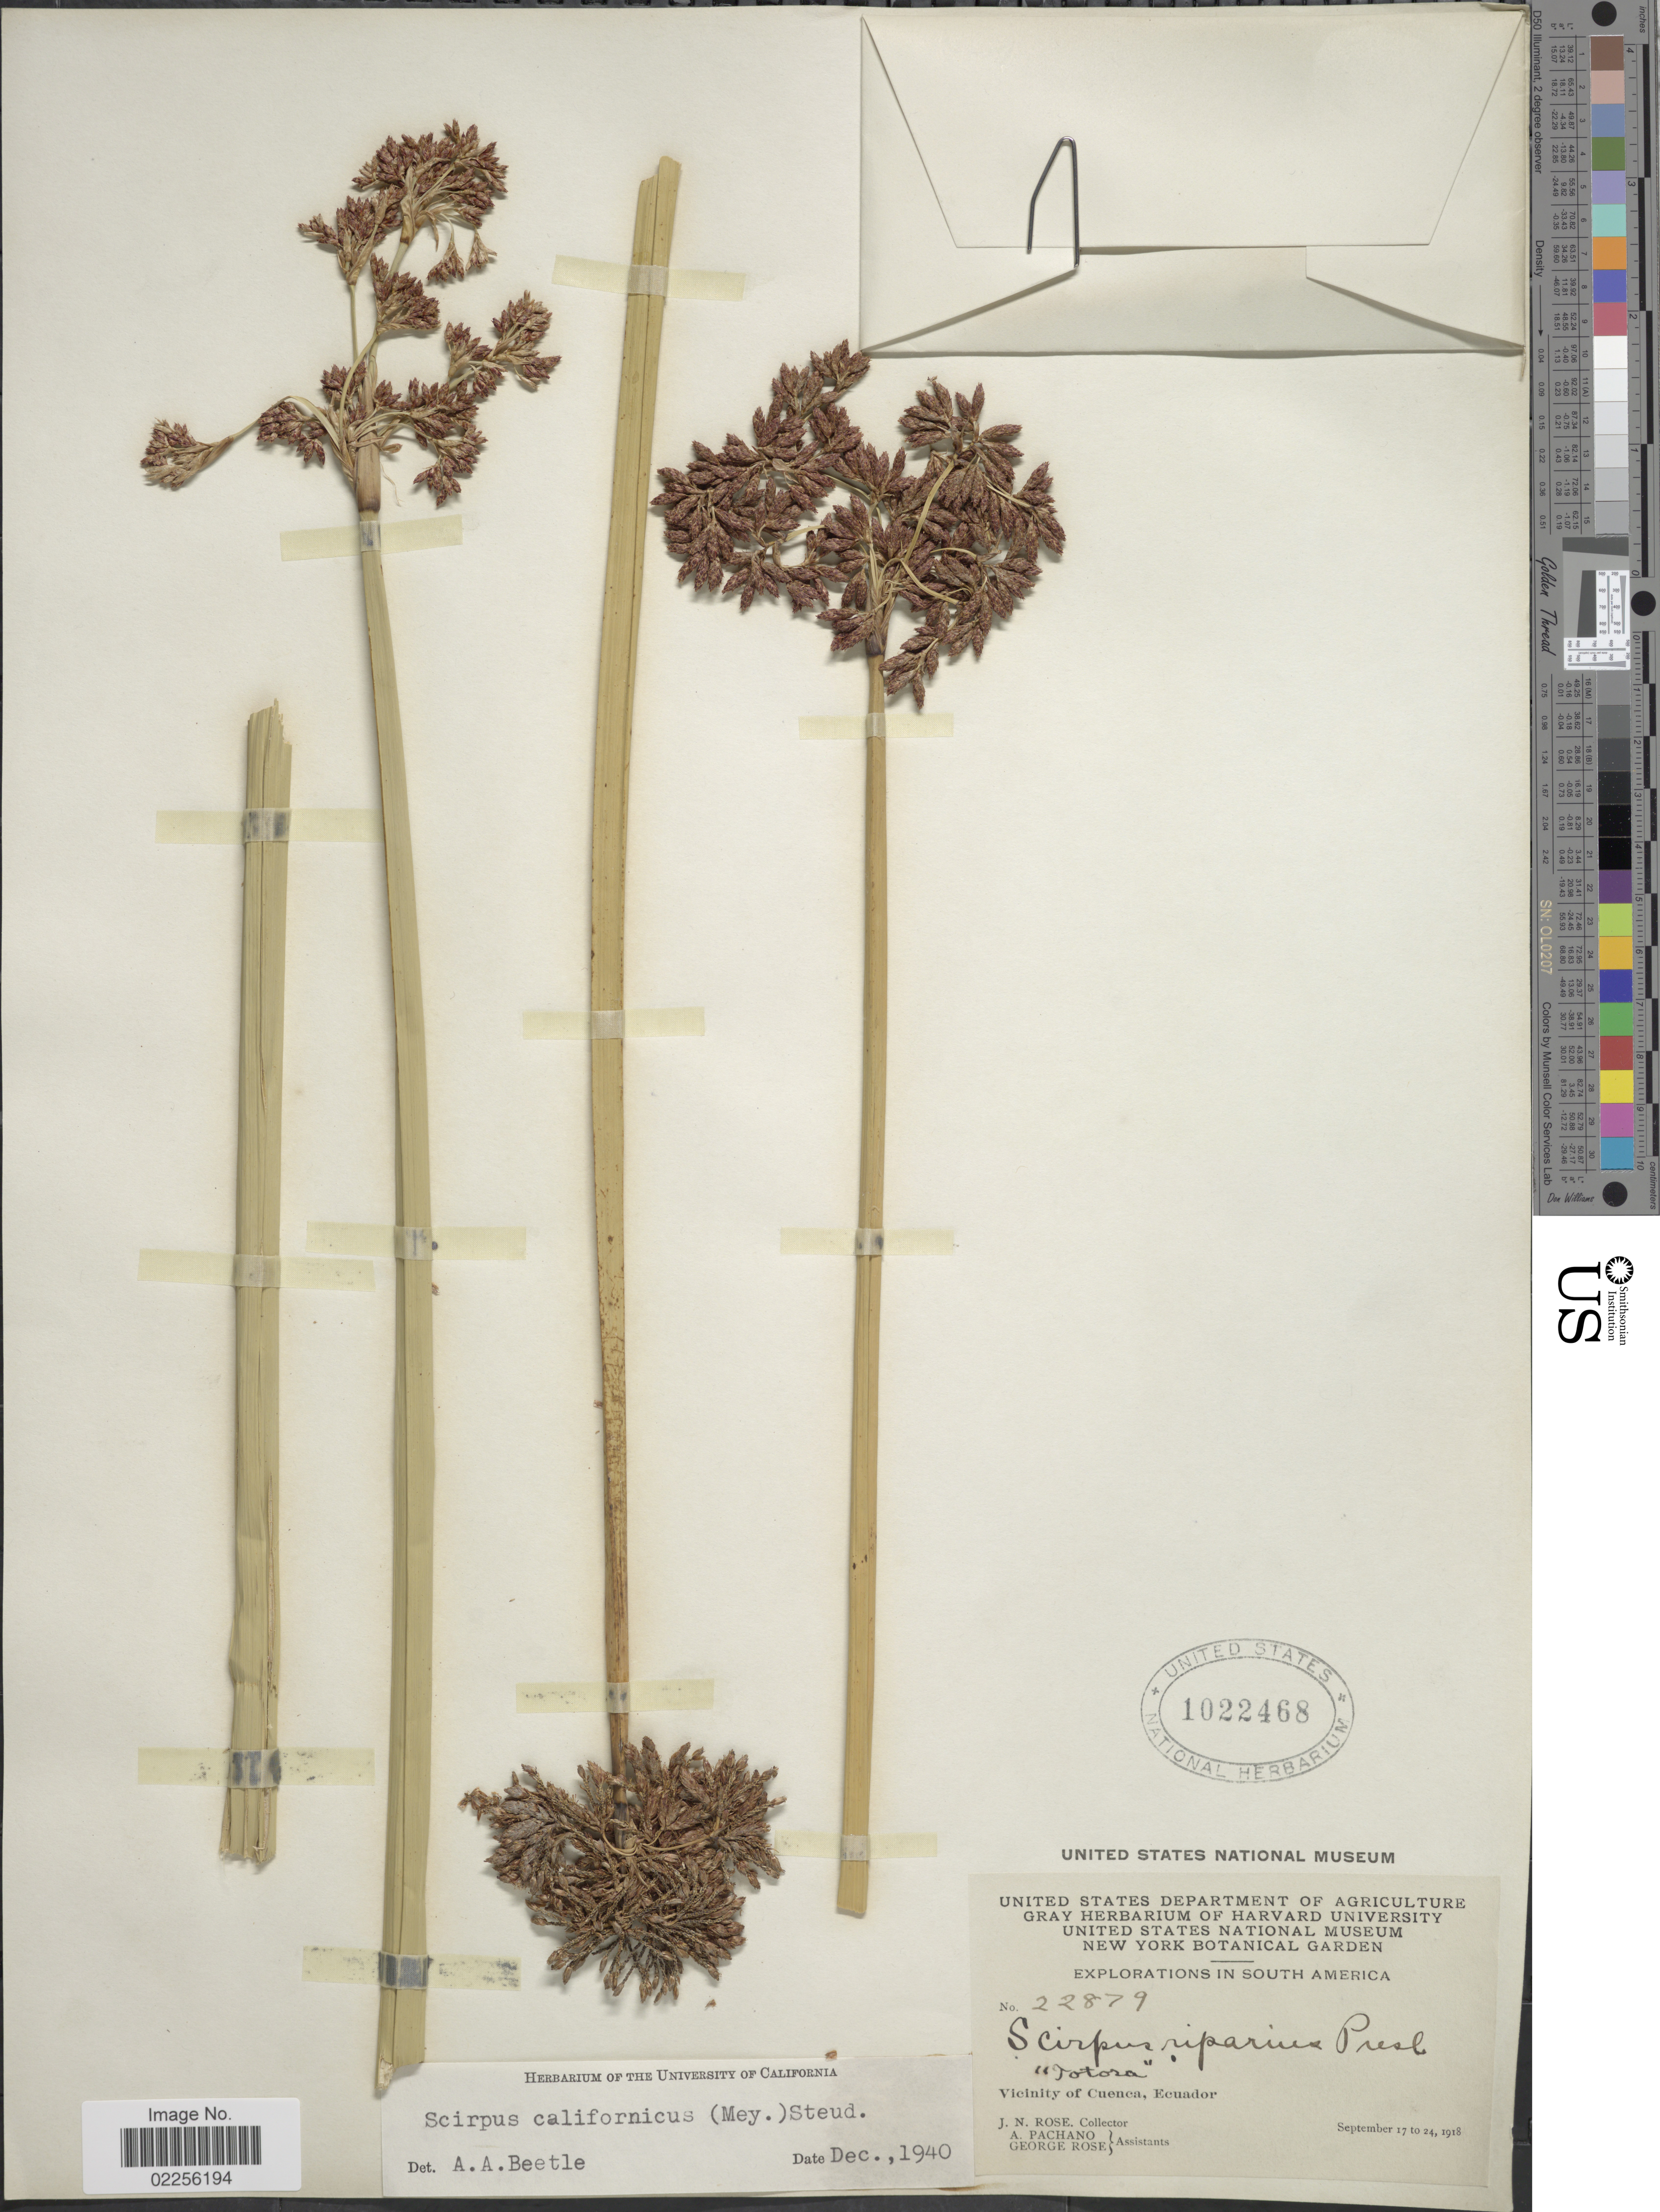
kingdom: Plantae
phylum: Tracheophyta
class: Liliopsida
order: Poales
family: Cyperaceae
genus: Schoenoplectus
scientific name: Schoenoplectus californicus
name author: (C.A. Mey.) Soják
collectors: J. N. Rose, A. Pachano & G. Rose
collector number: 22879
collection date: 1918-09-17/1918-09-24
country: Ecuador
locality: Vicinity of Cuenca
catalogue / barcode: US 1022468